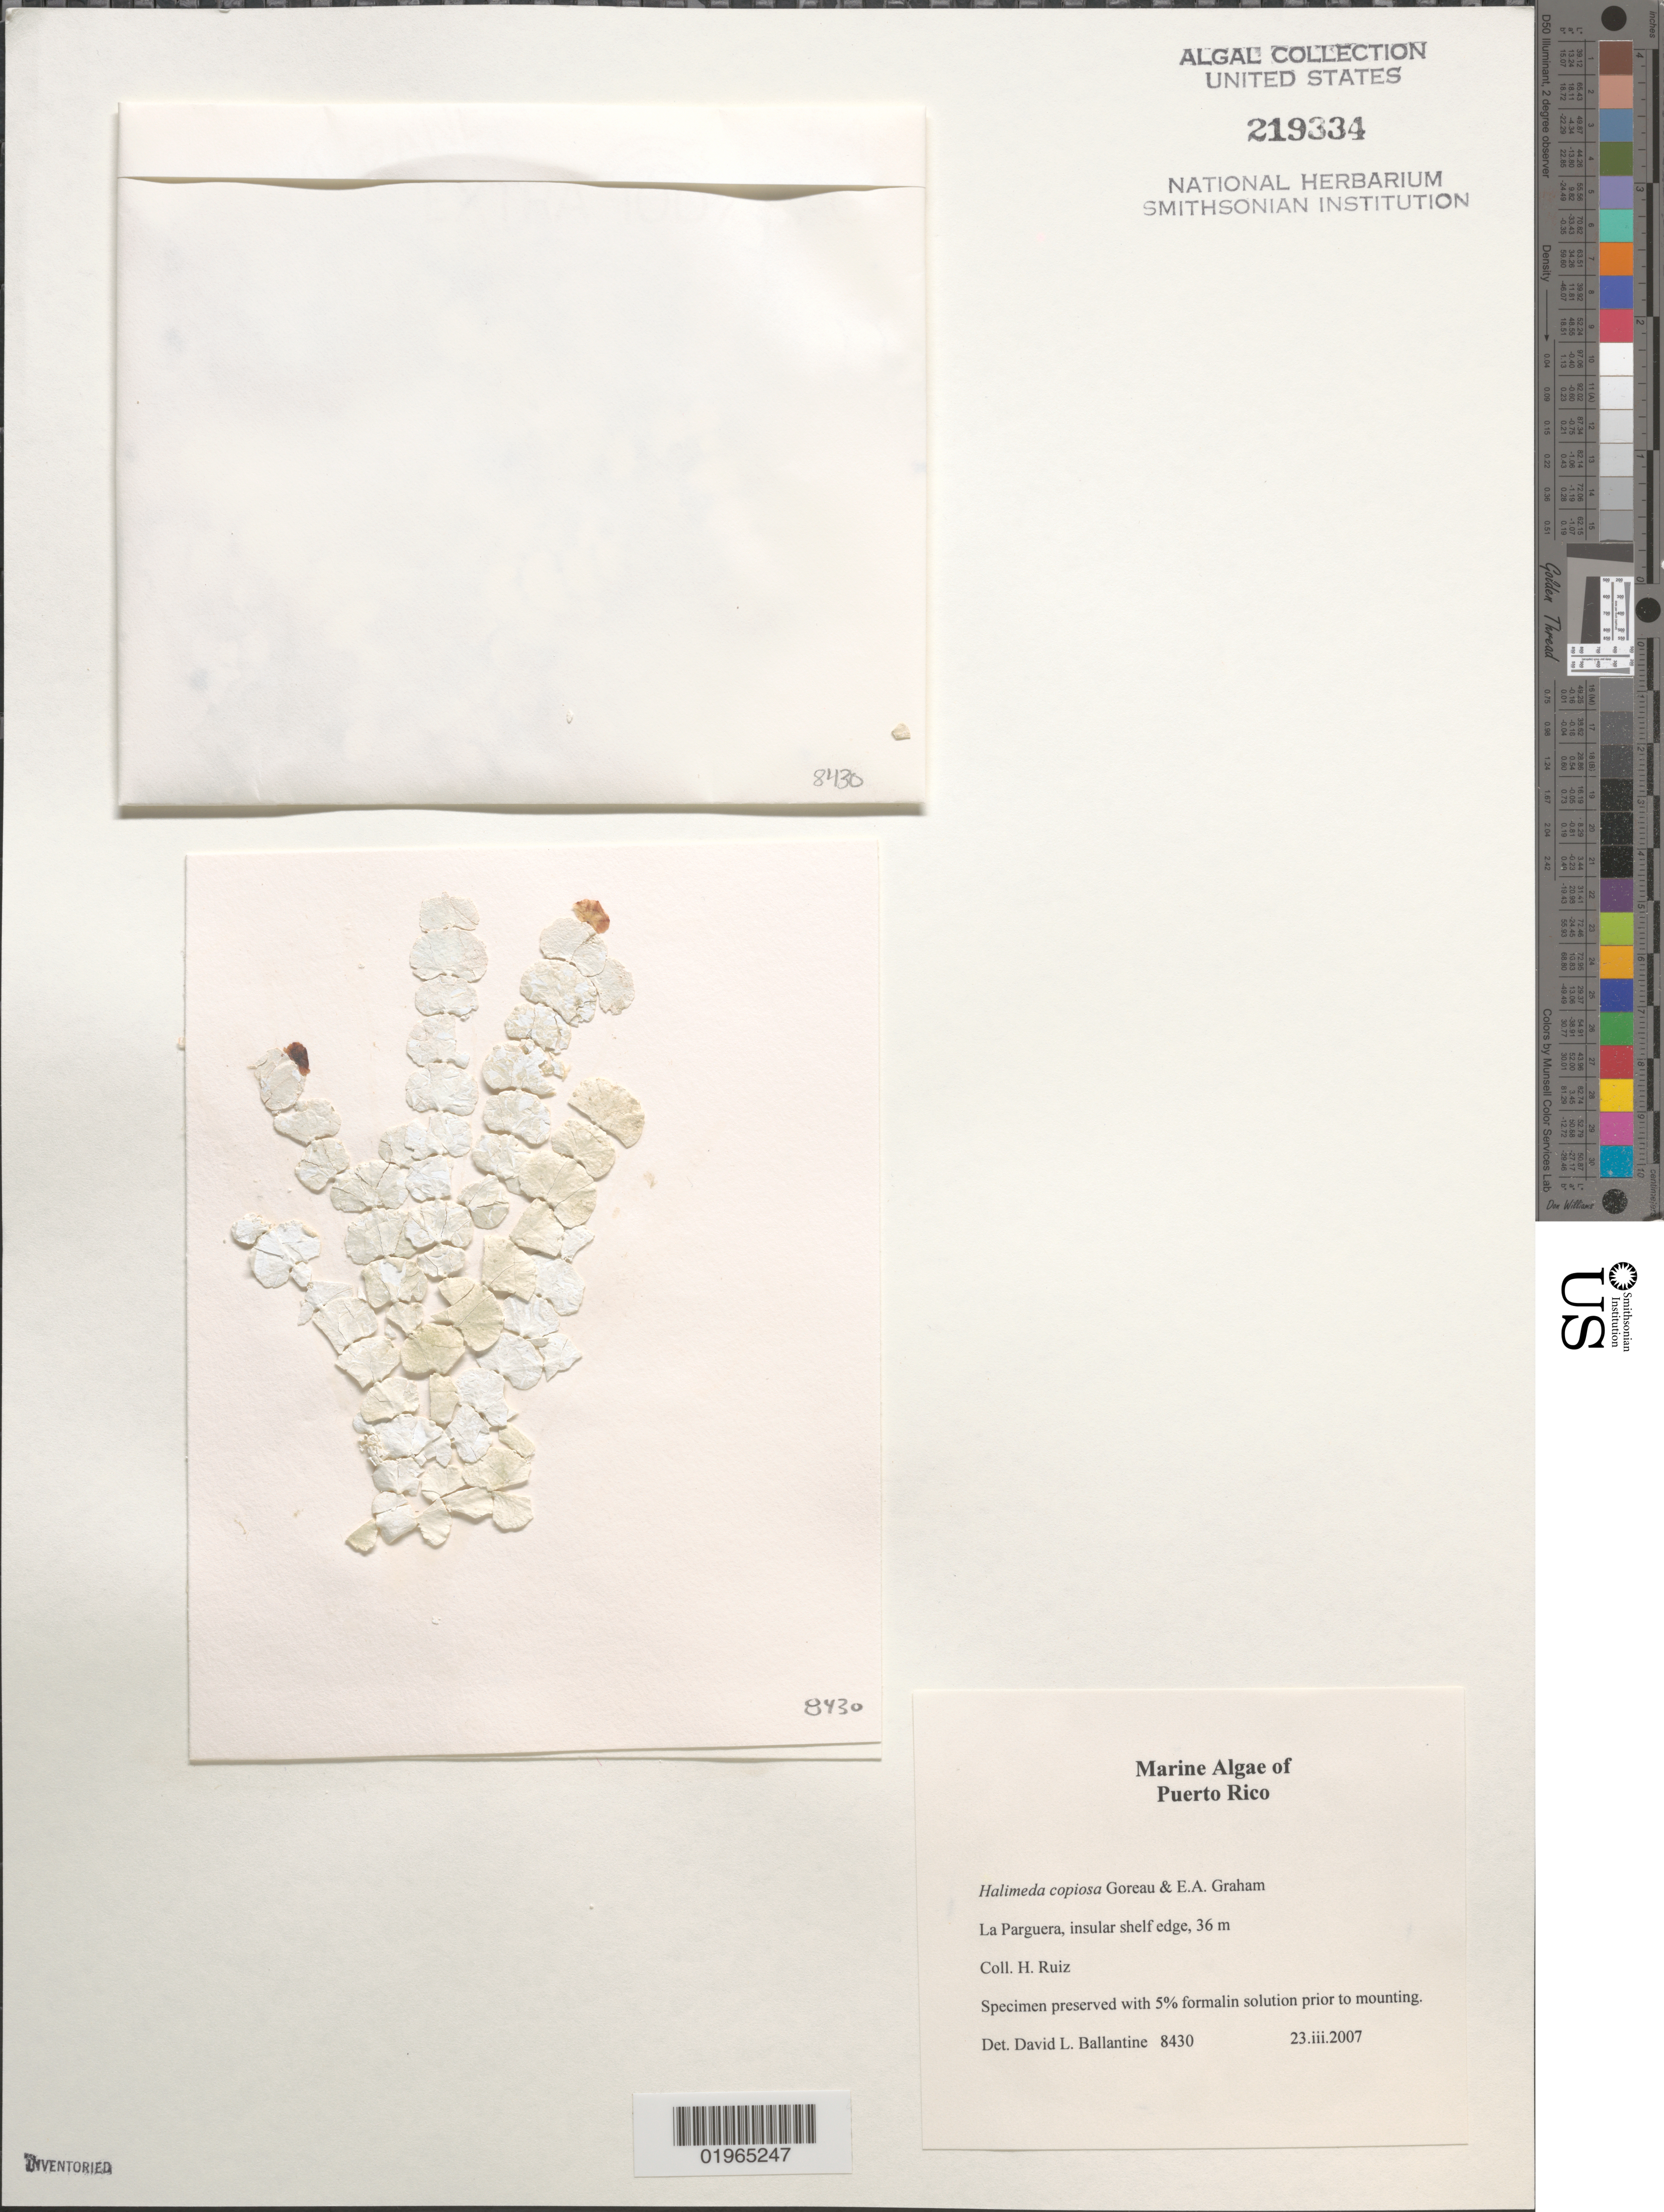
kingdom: Plantae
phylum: Chlorophyta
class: Ulvophyceae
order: Bryopsidales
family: Halimedaceae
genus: Halimeda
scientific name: Halimeda copiosa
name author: Goreau & E.A. Graham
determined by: Ballantine, D. L.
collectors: D.L. Ballantine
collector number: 8430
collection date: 2007-03-23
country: Puerto Rico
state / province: Lajas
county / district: La Parguera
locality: Insular shelf.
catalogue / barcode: US 219334